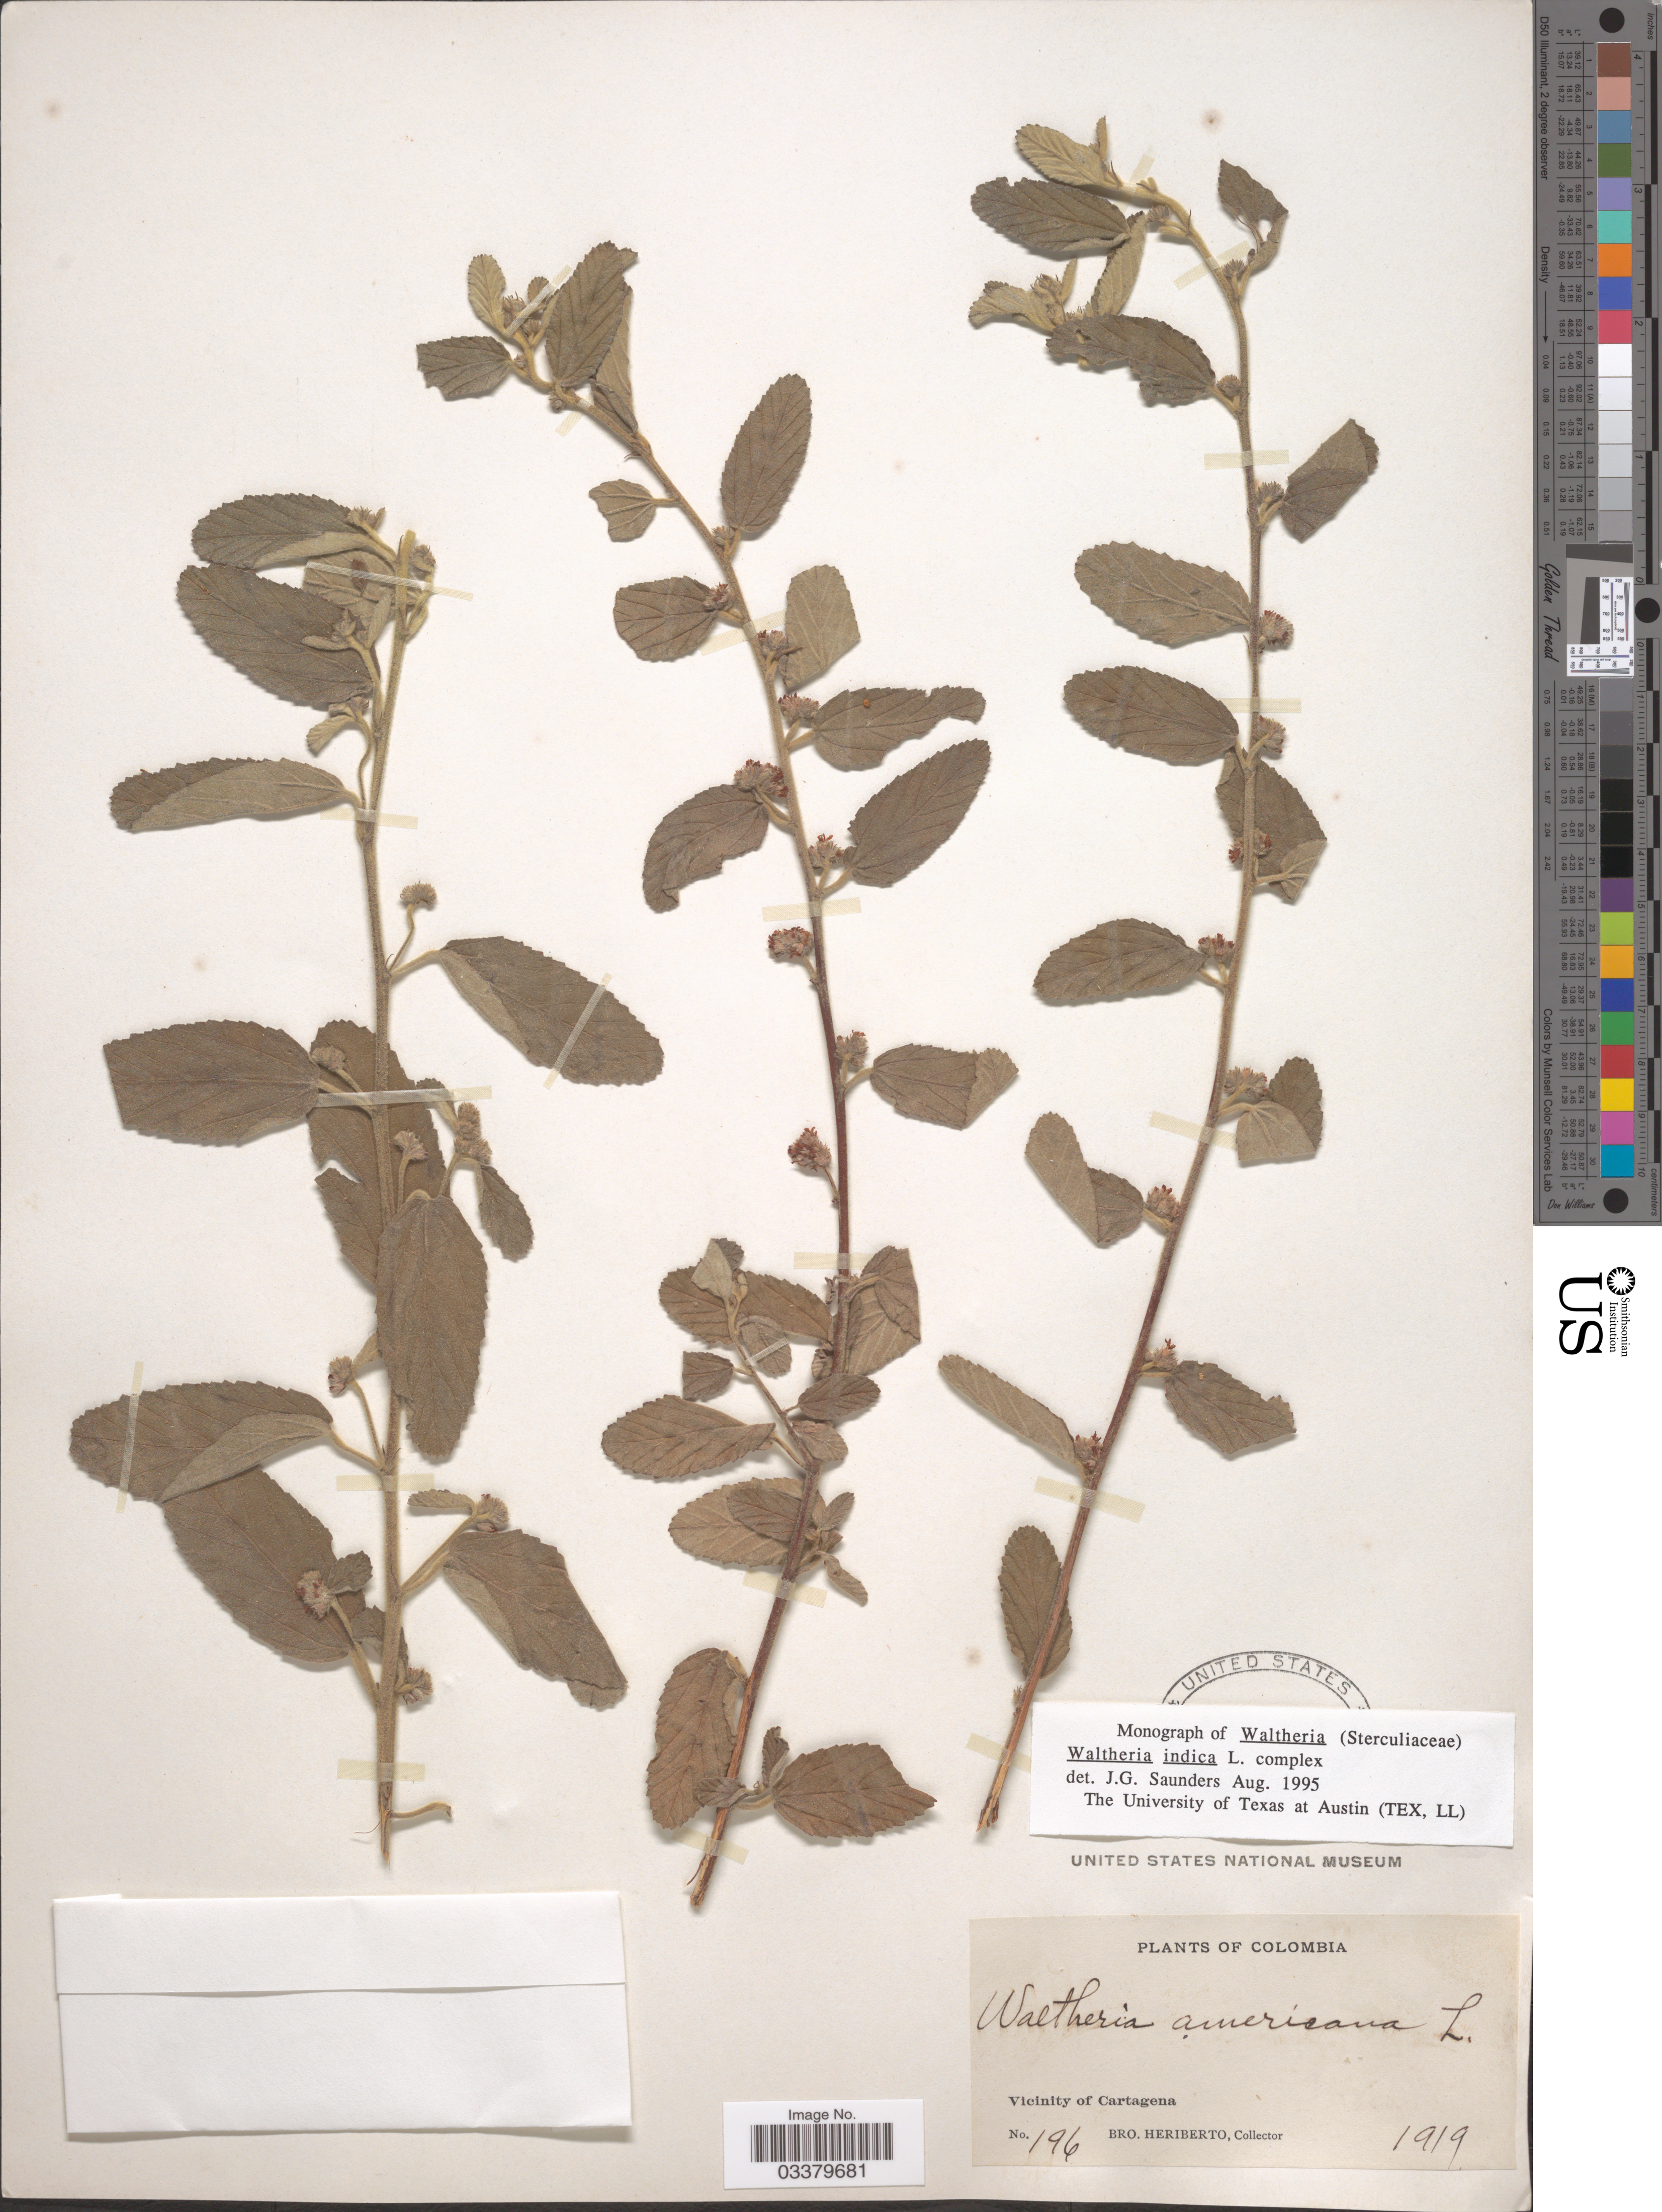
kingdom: Plantae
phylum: Tracheophyta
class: Magnoliopsida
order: Malvales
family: Malvaceae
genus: Waltheria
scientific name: Waltheria indica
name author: L.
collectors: B. Heriberto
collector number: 196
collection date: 1919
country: Colombia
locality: Vicinity of Cartagena.